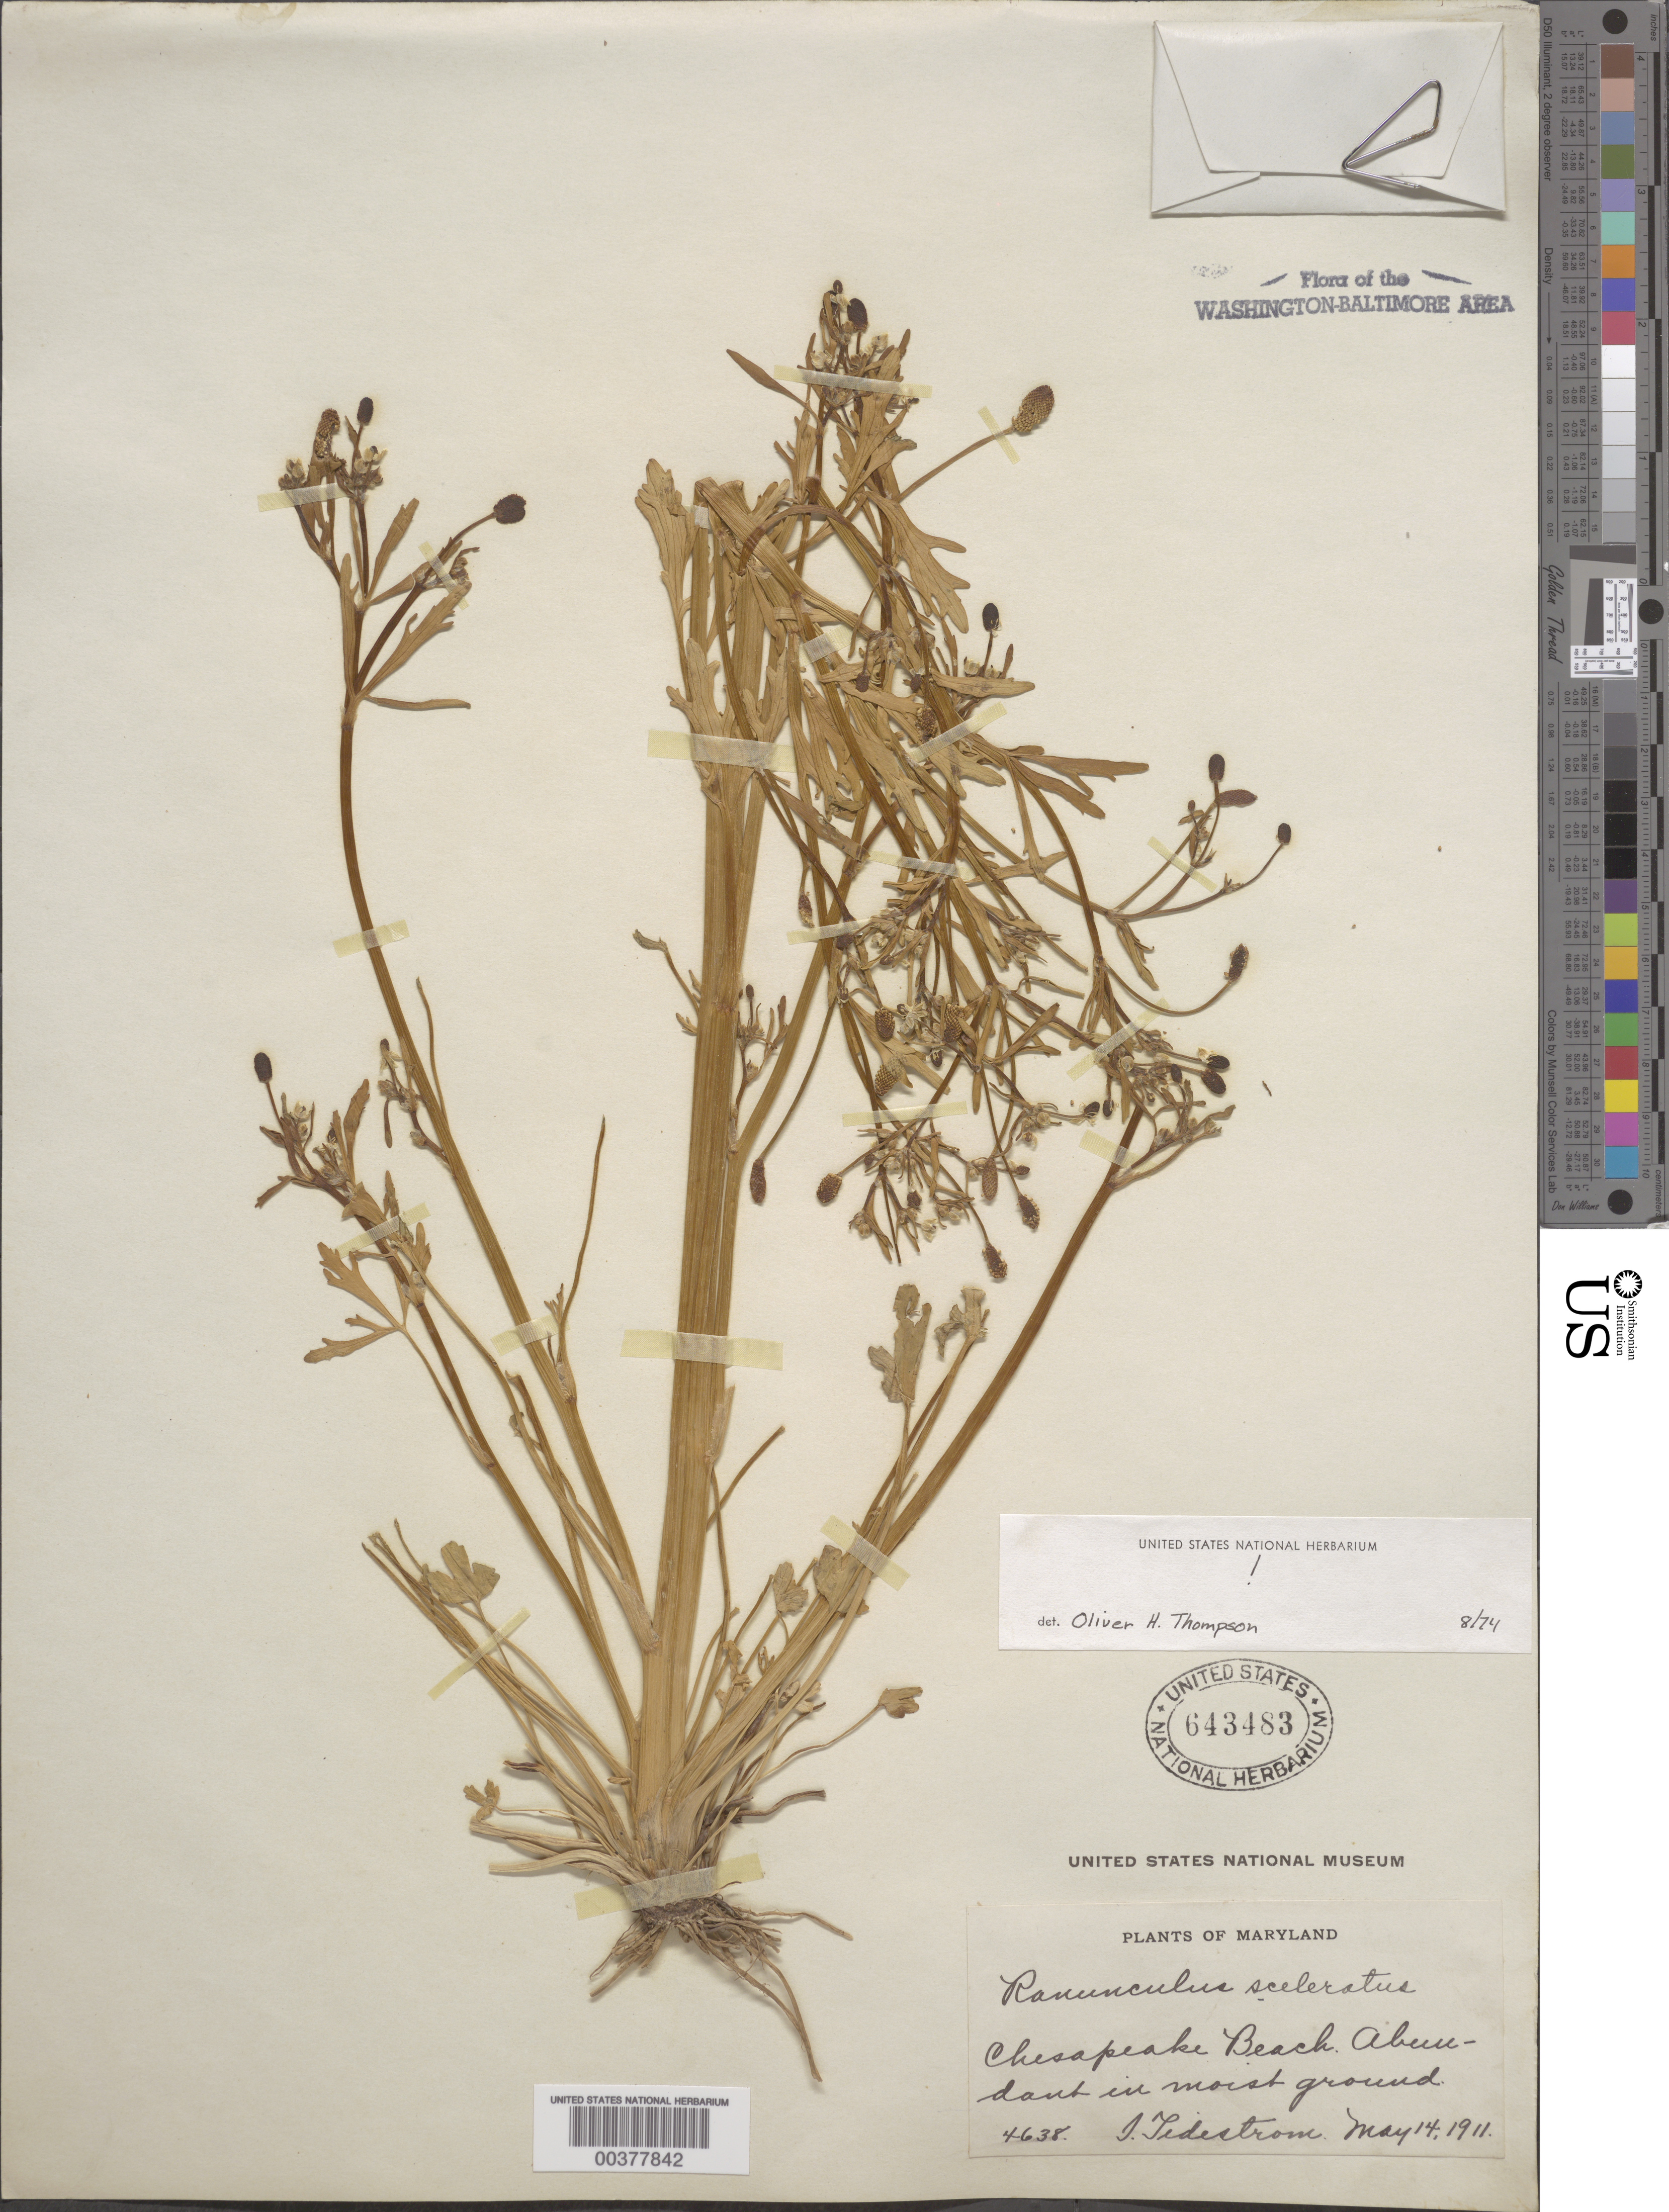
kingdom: Plantae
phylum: Tracheophyta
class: Magnoliopsida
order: Ranunculales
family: Ranunculaceae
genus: Ranunculus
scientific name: Ranunculus sceleratus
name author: L.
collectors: I. F. Tidestrom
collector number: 4638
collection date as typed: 14 May 1911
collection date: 1911-05-14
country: United States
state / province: Maryland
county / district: Calvert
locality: Chesapeake Beach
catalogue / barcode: US 643483